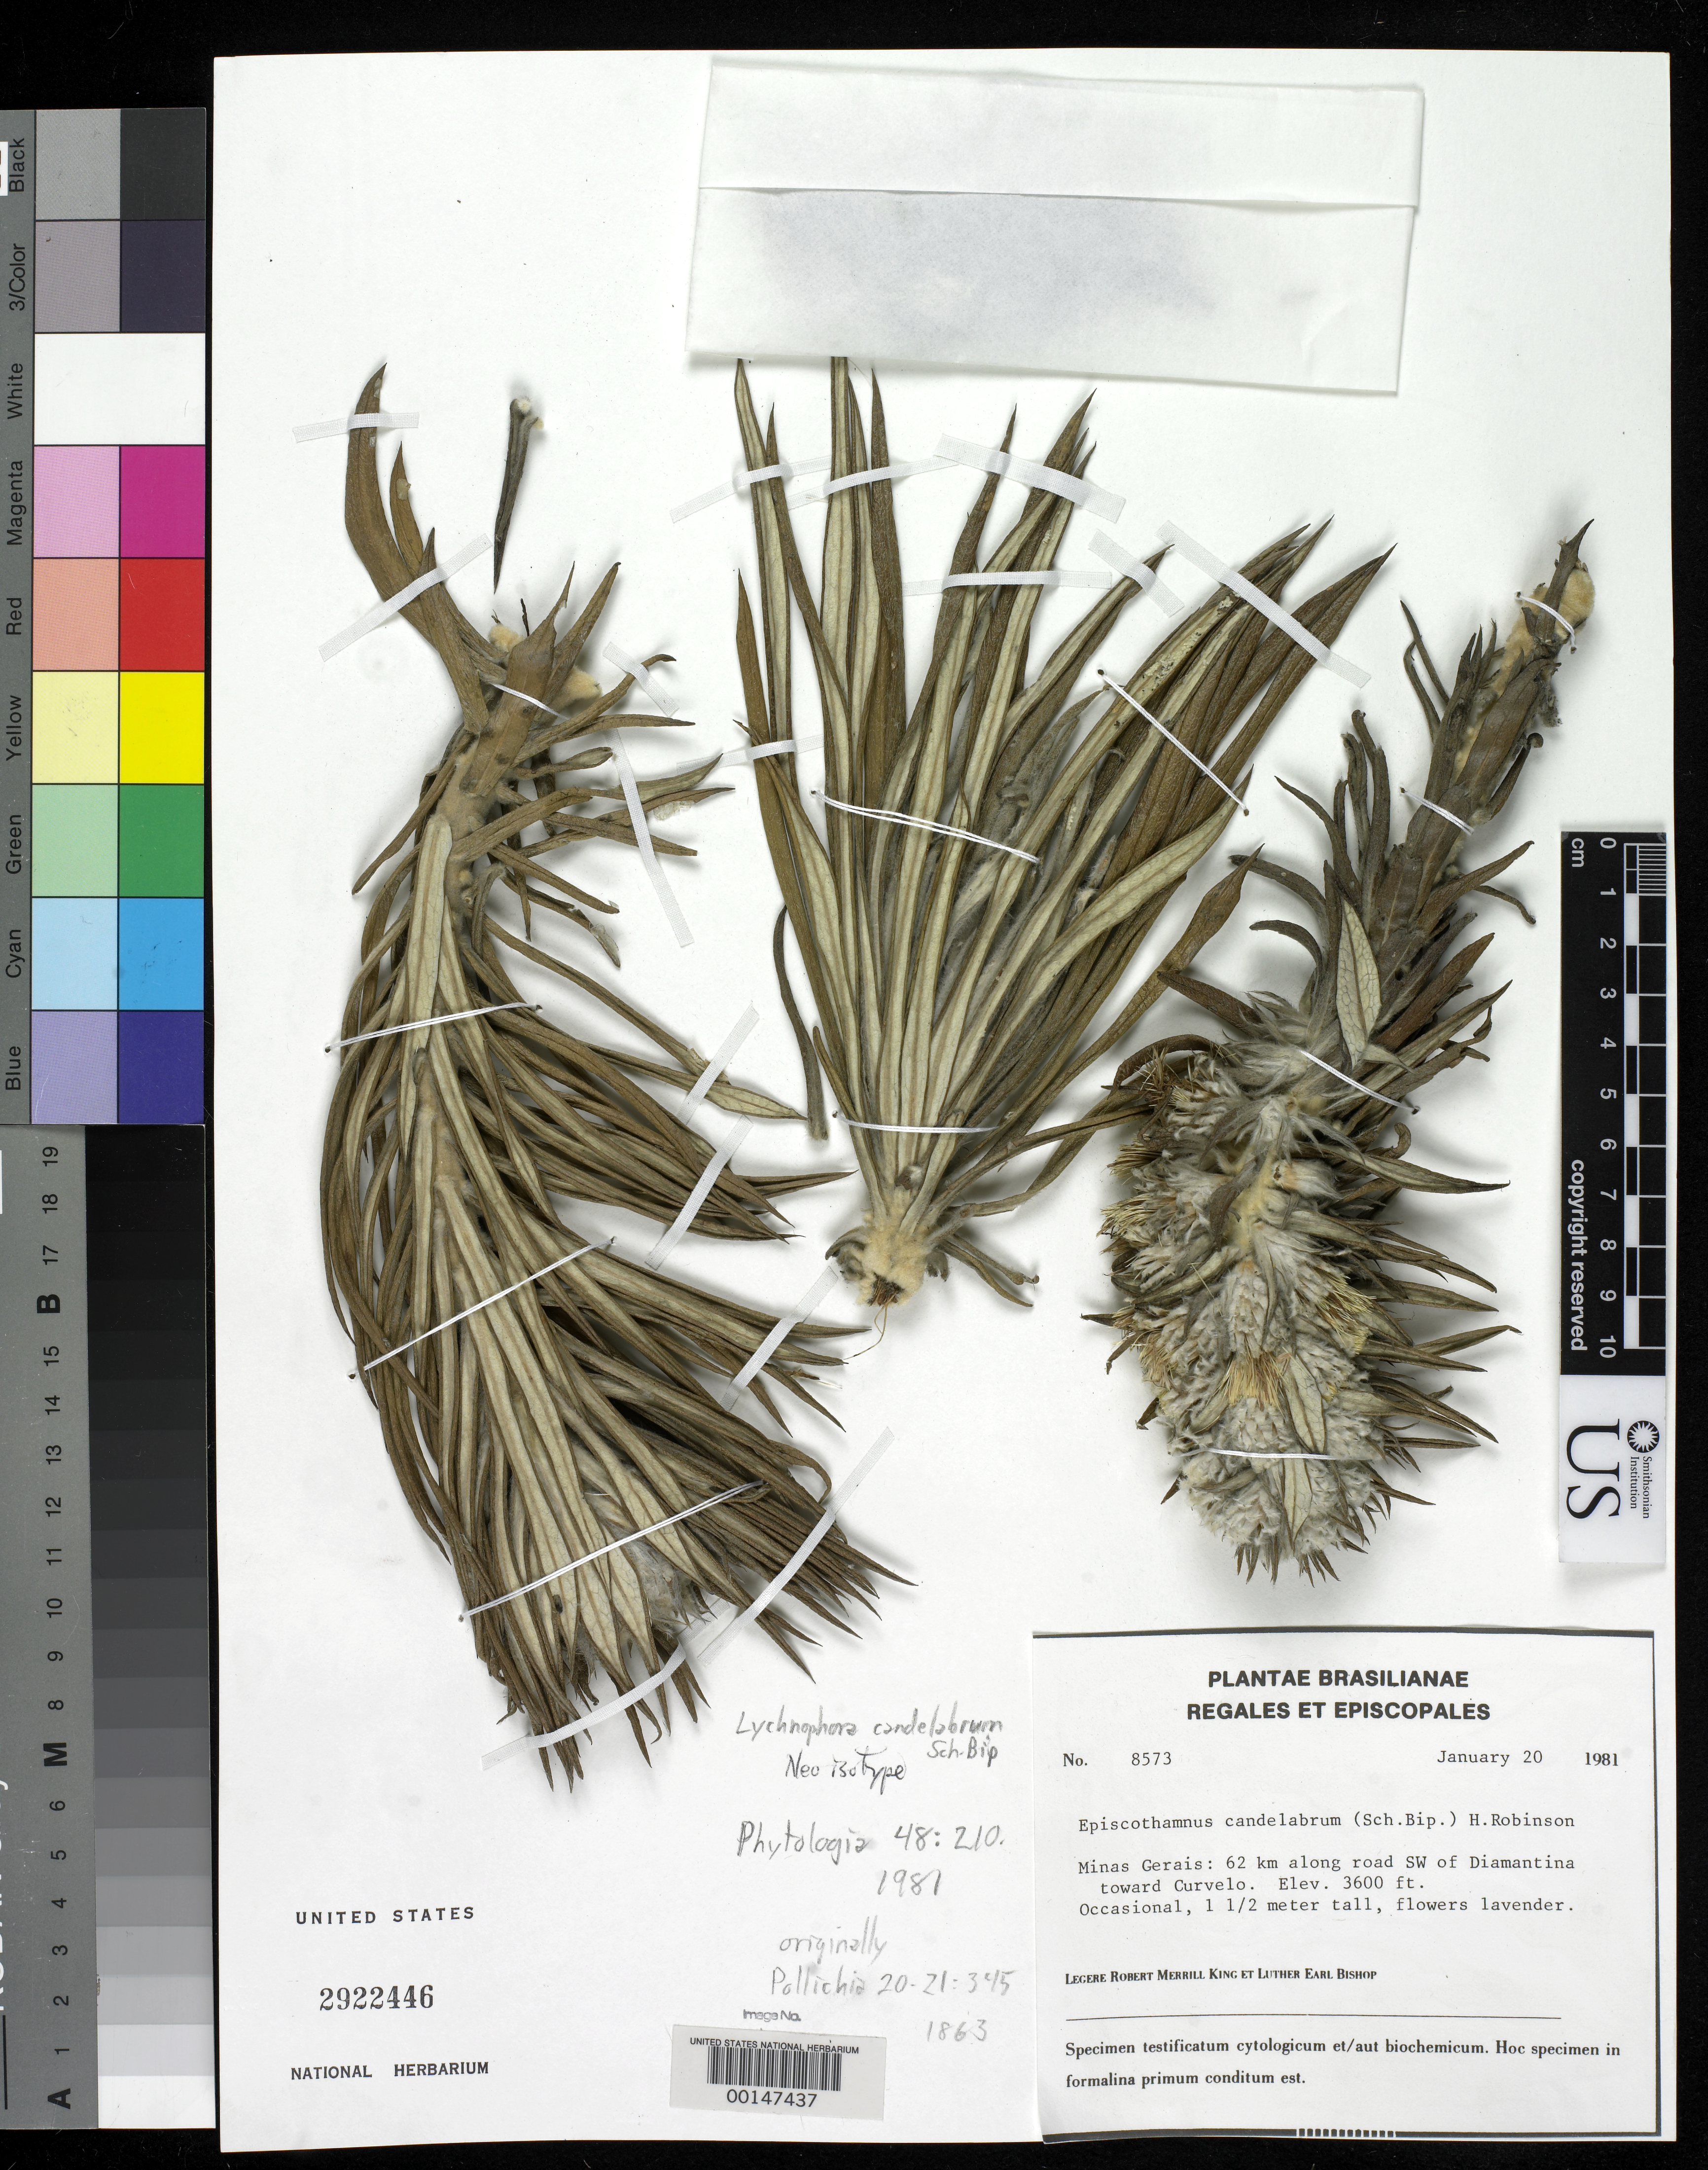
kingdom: Plantae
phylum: Tracheophyta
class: Magnoliopsida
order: Asterales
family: Asteraceae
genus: Lychnophora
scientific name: Lychnophora candelabrum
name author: Sch. Bip.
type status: Isoneotype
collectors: R. M. King & L. E. Bishop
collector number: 8573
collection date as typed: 20 Jan 1981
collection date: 1981-01-20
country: Brazil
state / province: Minas Gerais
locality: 62 km along road SW of Diamantina toward Curvelo.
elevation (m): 1097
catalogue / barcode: US 2922446